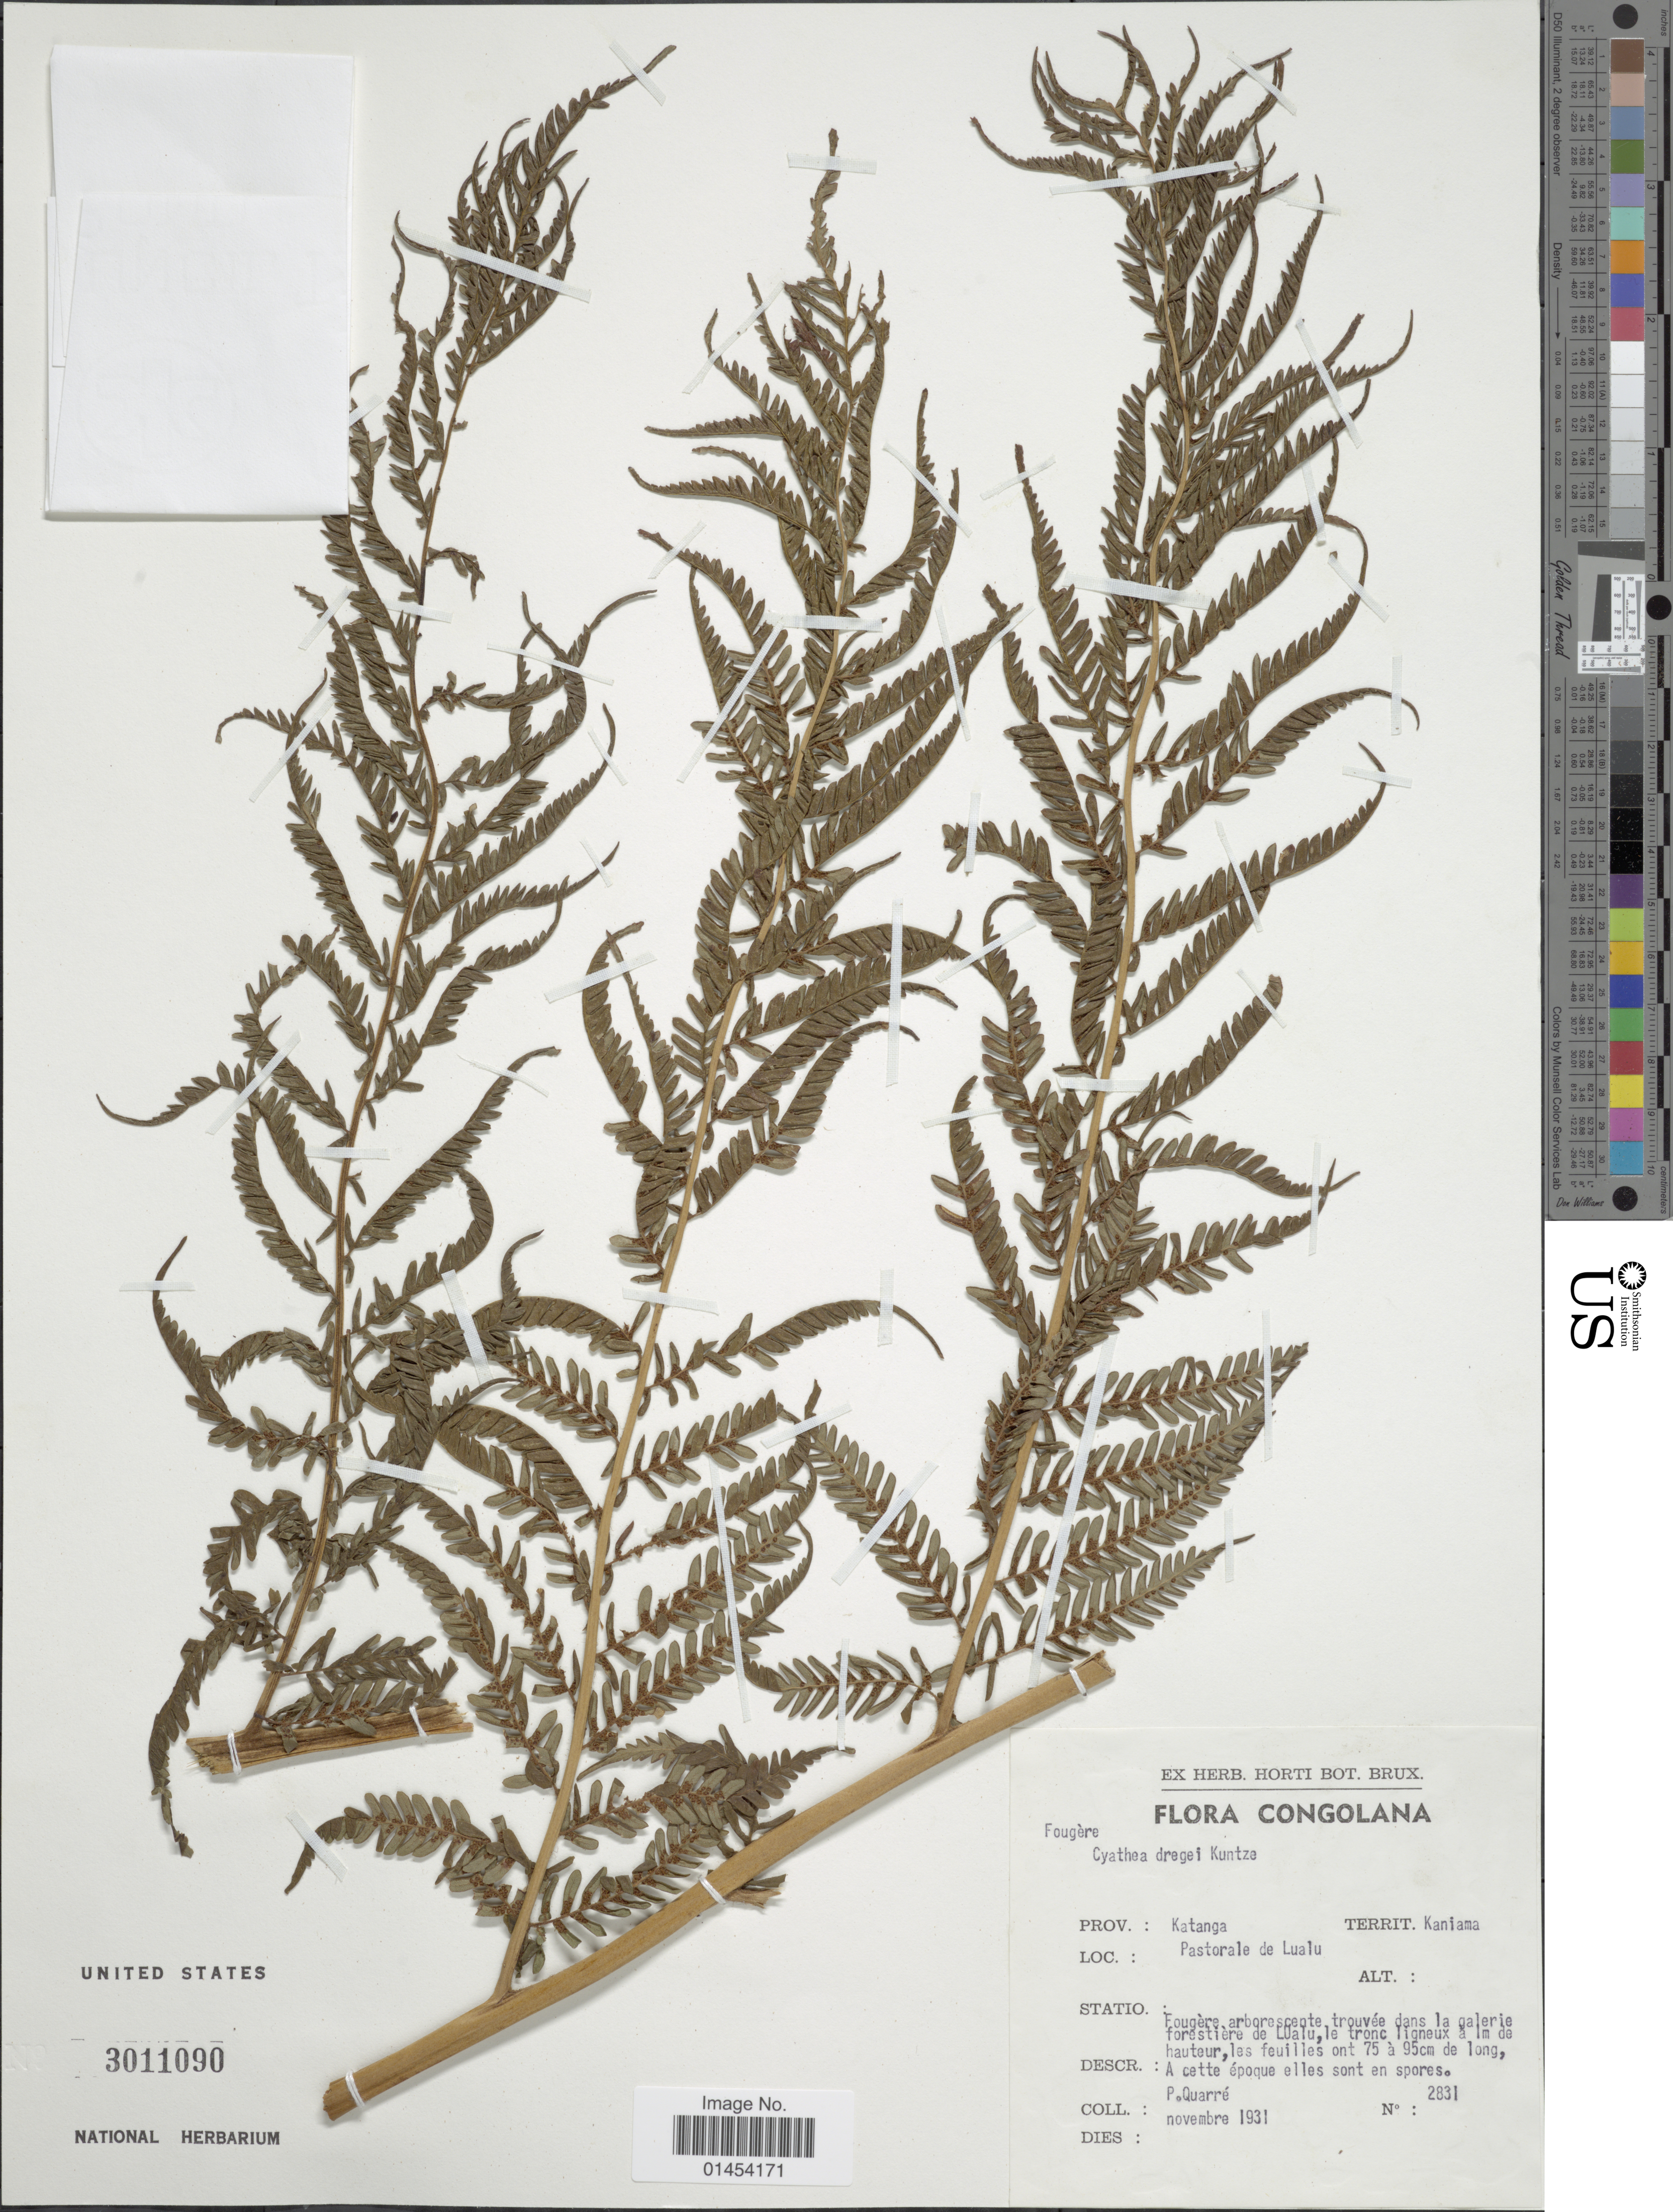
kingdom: Plantae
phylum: Tracheophyta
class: Polypodiopsida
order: Cyatheales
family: Cyatheaceae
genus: Cyathea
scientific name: Cyathea dregei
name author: Kunze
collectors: P. Quarre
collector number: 2831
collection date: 1931-11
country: Congo, Democratic Republic of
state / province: Haut-Lomami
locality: Territ. Kaniama. Pastorale de Lualu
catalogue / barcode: US 3011090